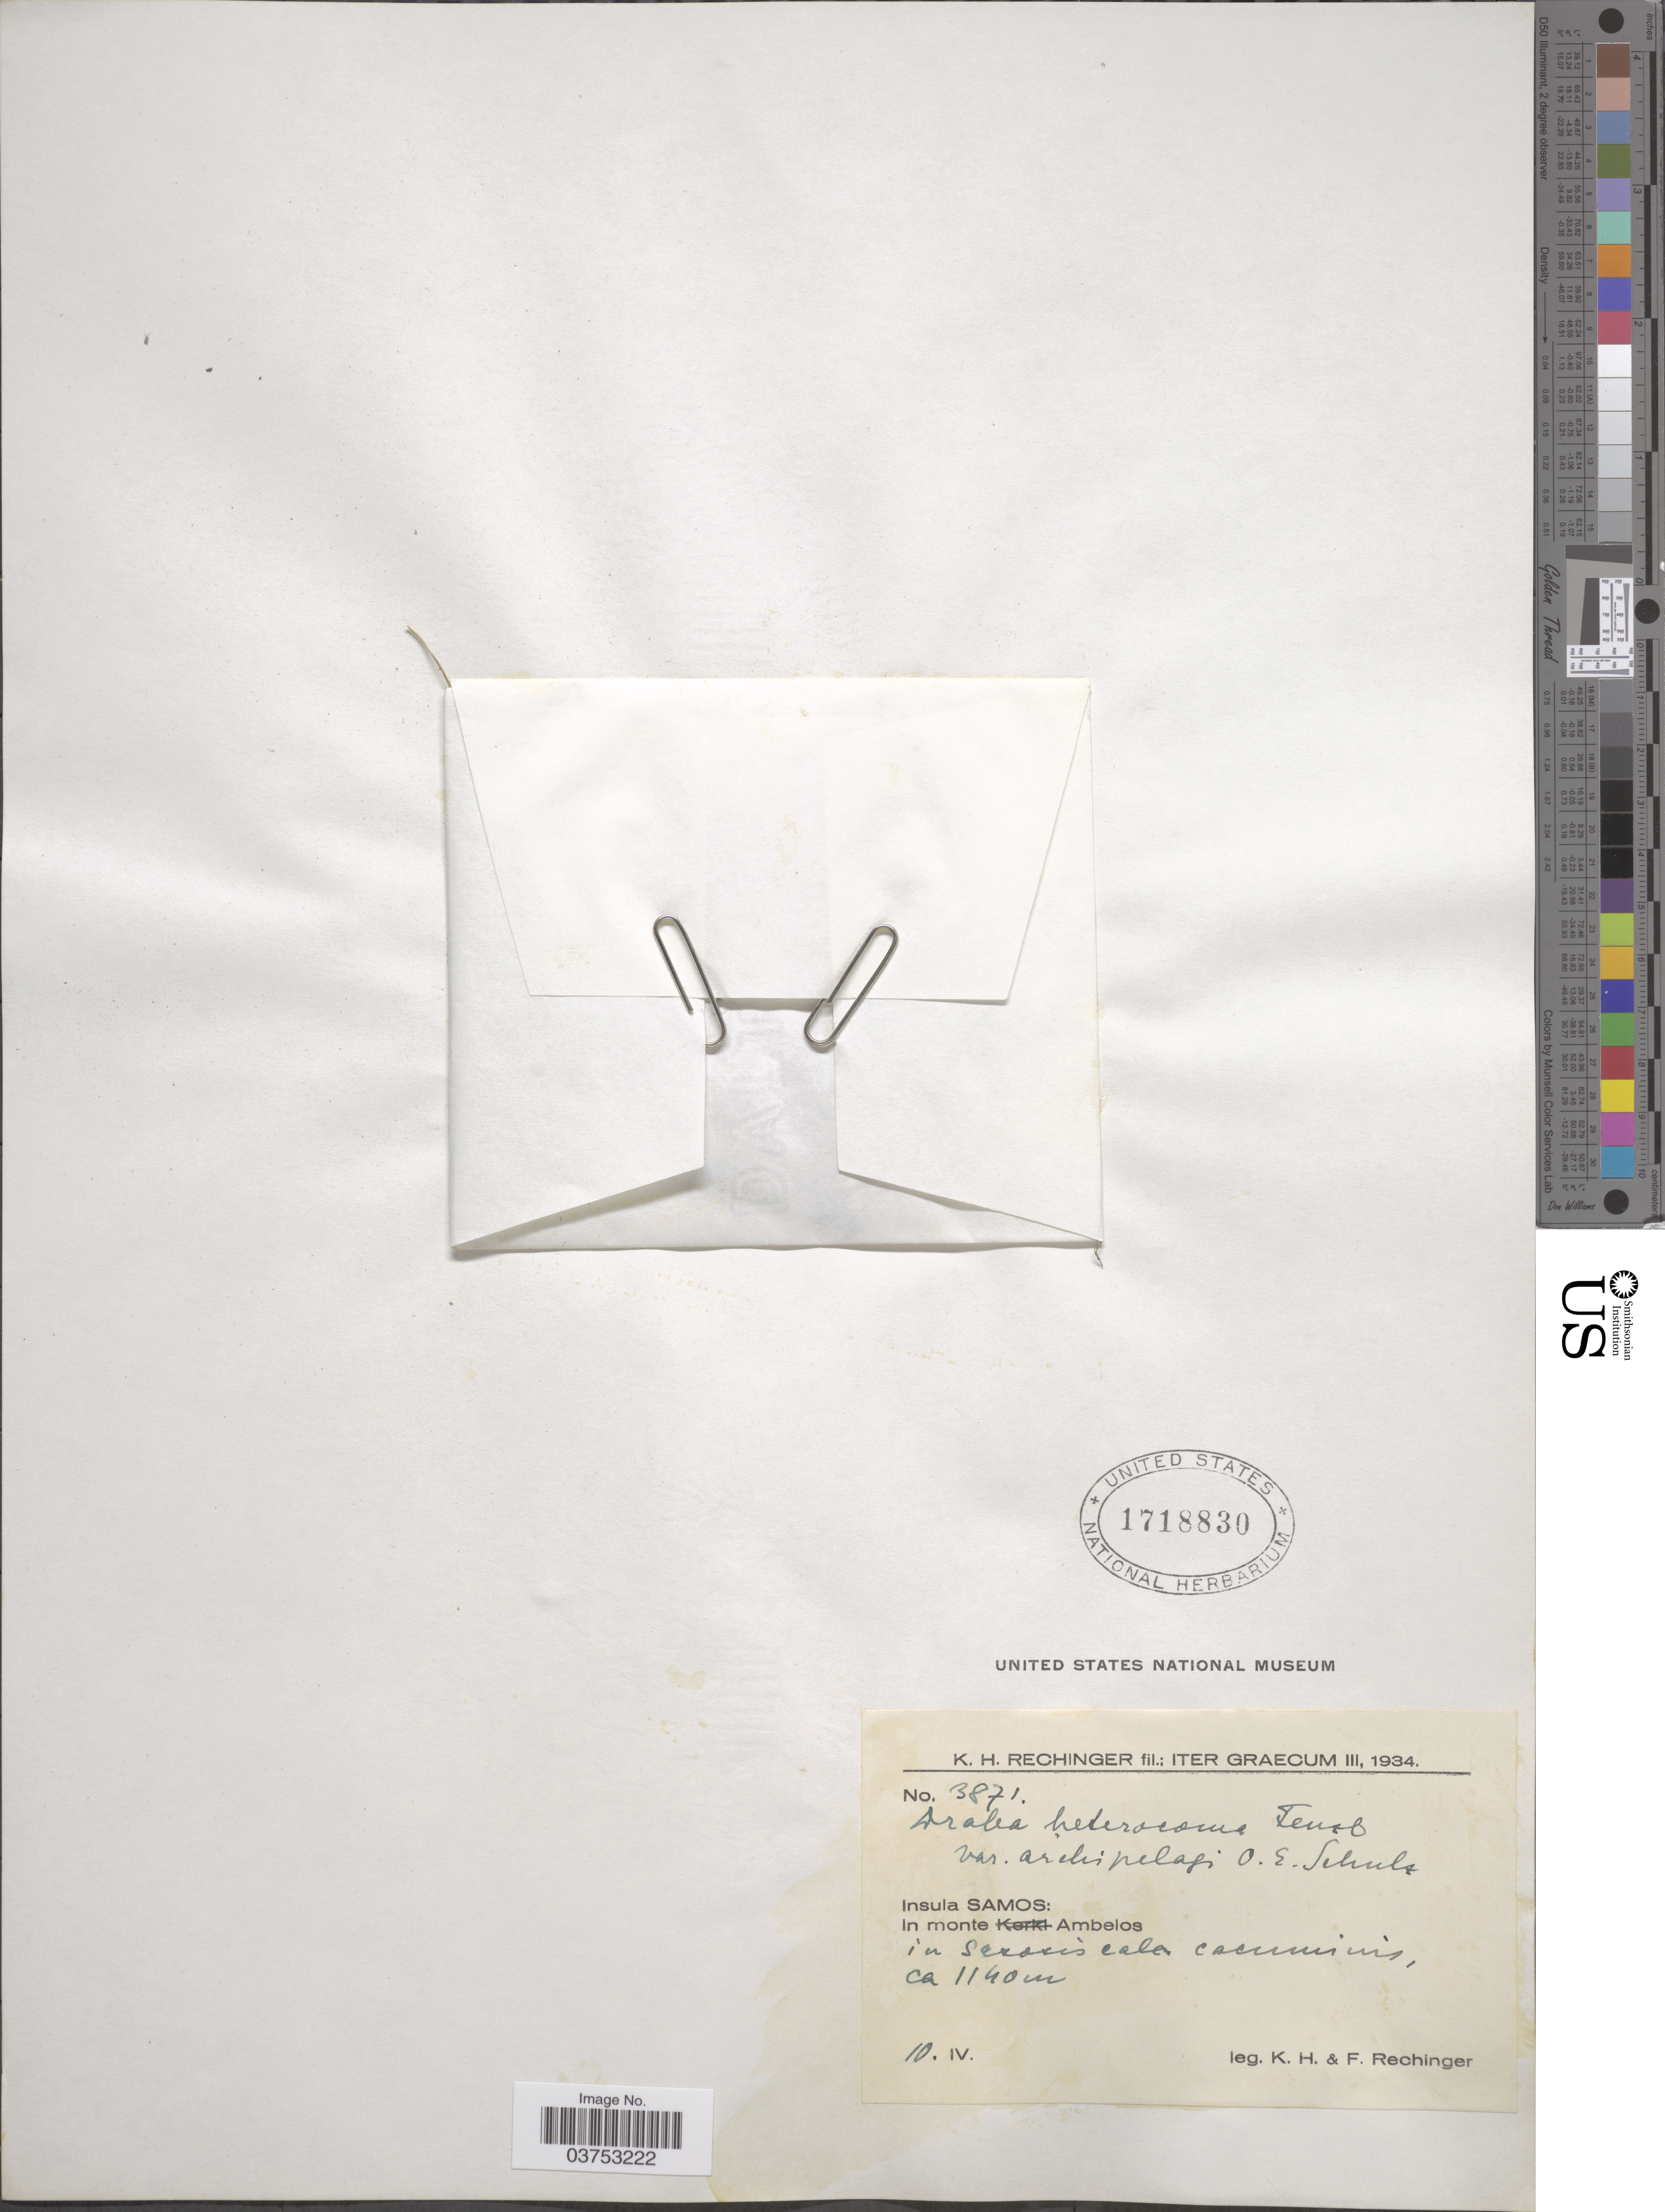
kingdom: Plantae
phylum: Tracheophyta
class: Magnoliopsida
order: Brassicales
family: Brassicaceae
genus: Draba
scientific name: Draba heterocoma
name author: Fenzl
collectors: K. H. Rechinger & F. Rechinger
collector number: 3871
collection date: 1934-04-10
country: Greece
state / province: North Aegean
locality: Insula Samos: In monte Ambelos in saxosis calc cacuminis.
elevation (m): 1140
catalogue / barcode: US 1718830